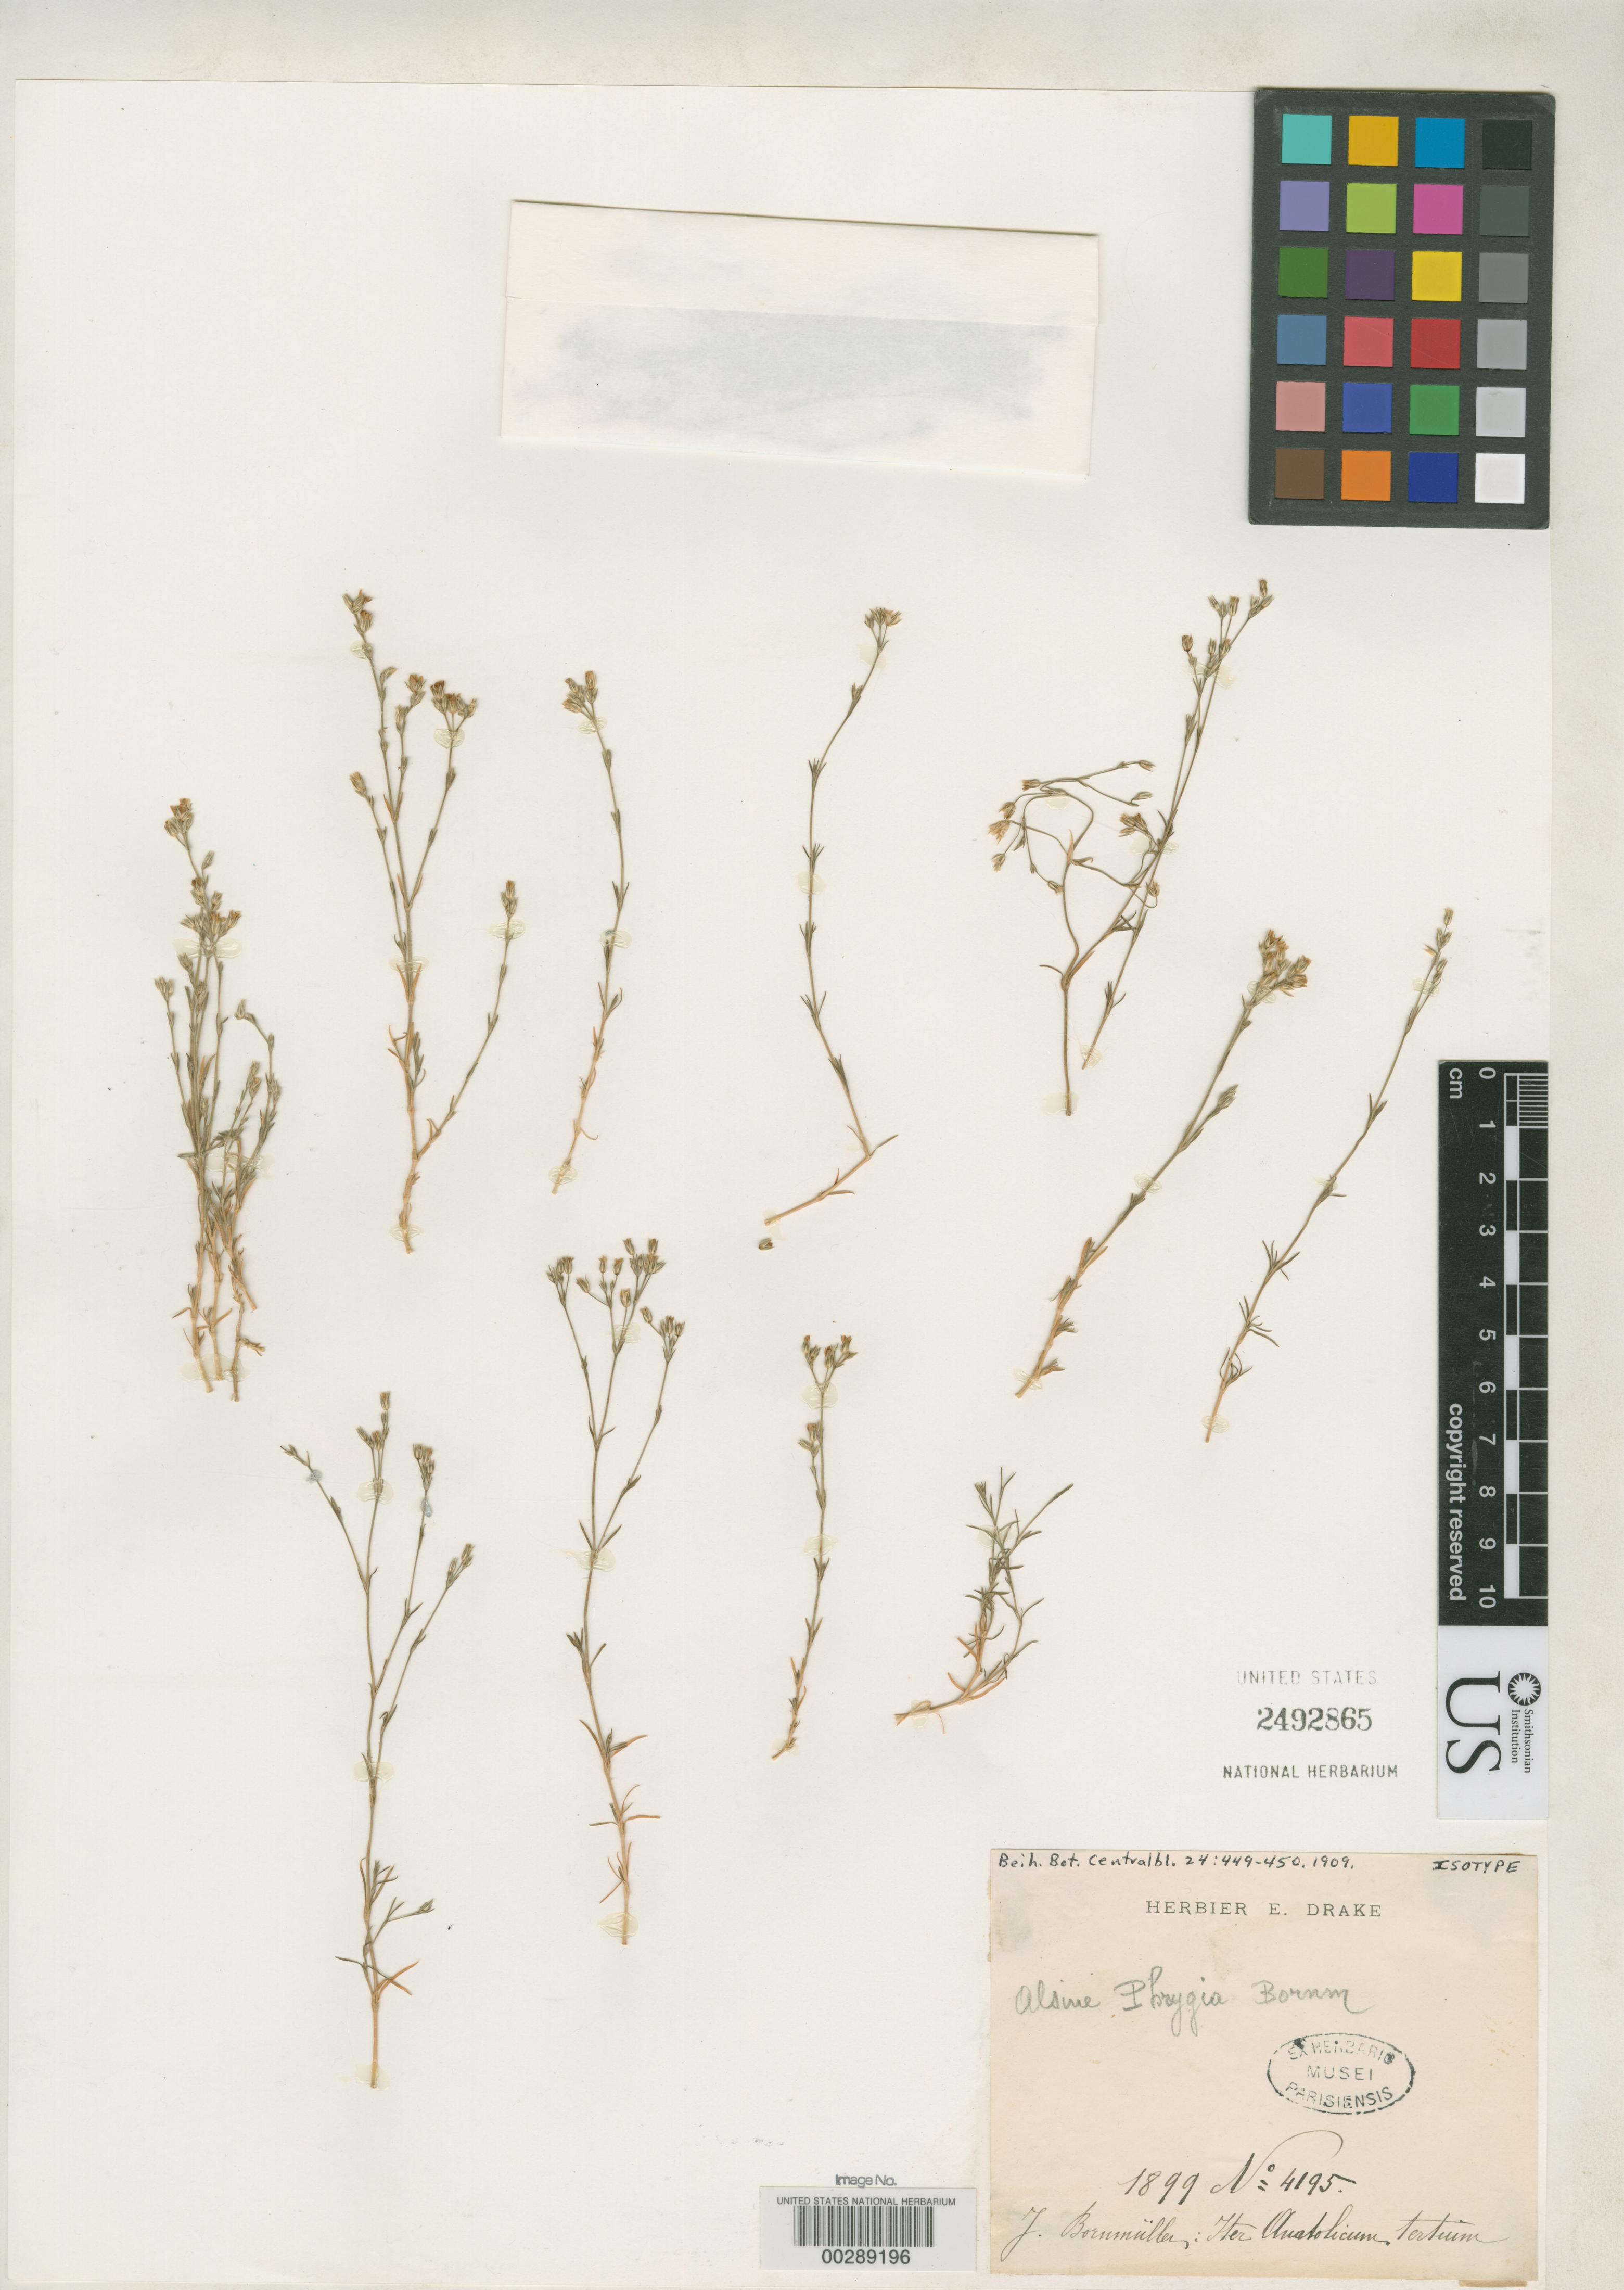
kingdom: Plantae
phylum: Tracheophyta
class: Magnoliopsida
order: Caryophyllales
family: Caryophyllaceae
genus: Alsine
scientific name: Alsine phrygia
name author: Bornm.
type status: Isotype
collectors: J. Bornmüller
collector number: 4195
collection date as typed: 1899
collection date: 1899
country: Turkey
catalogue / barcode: US 2492865